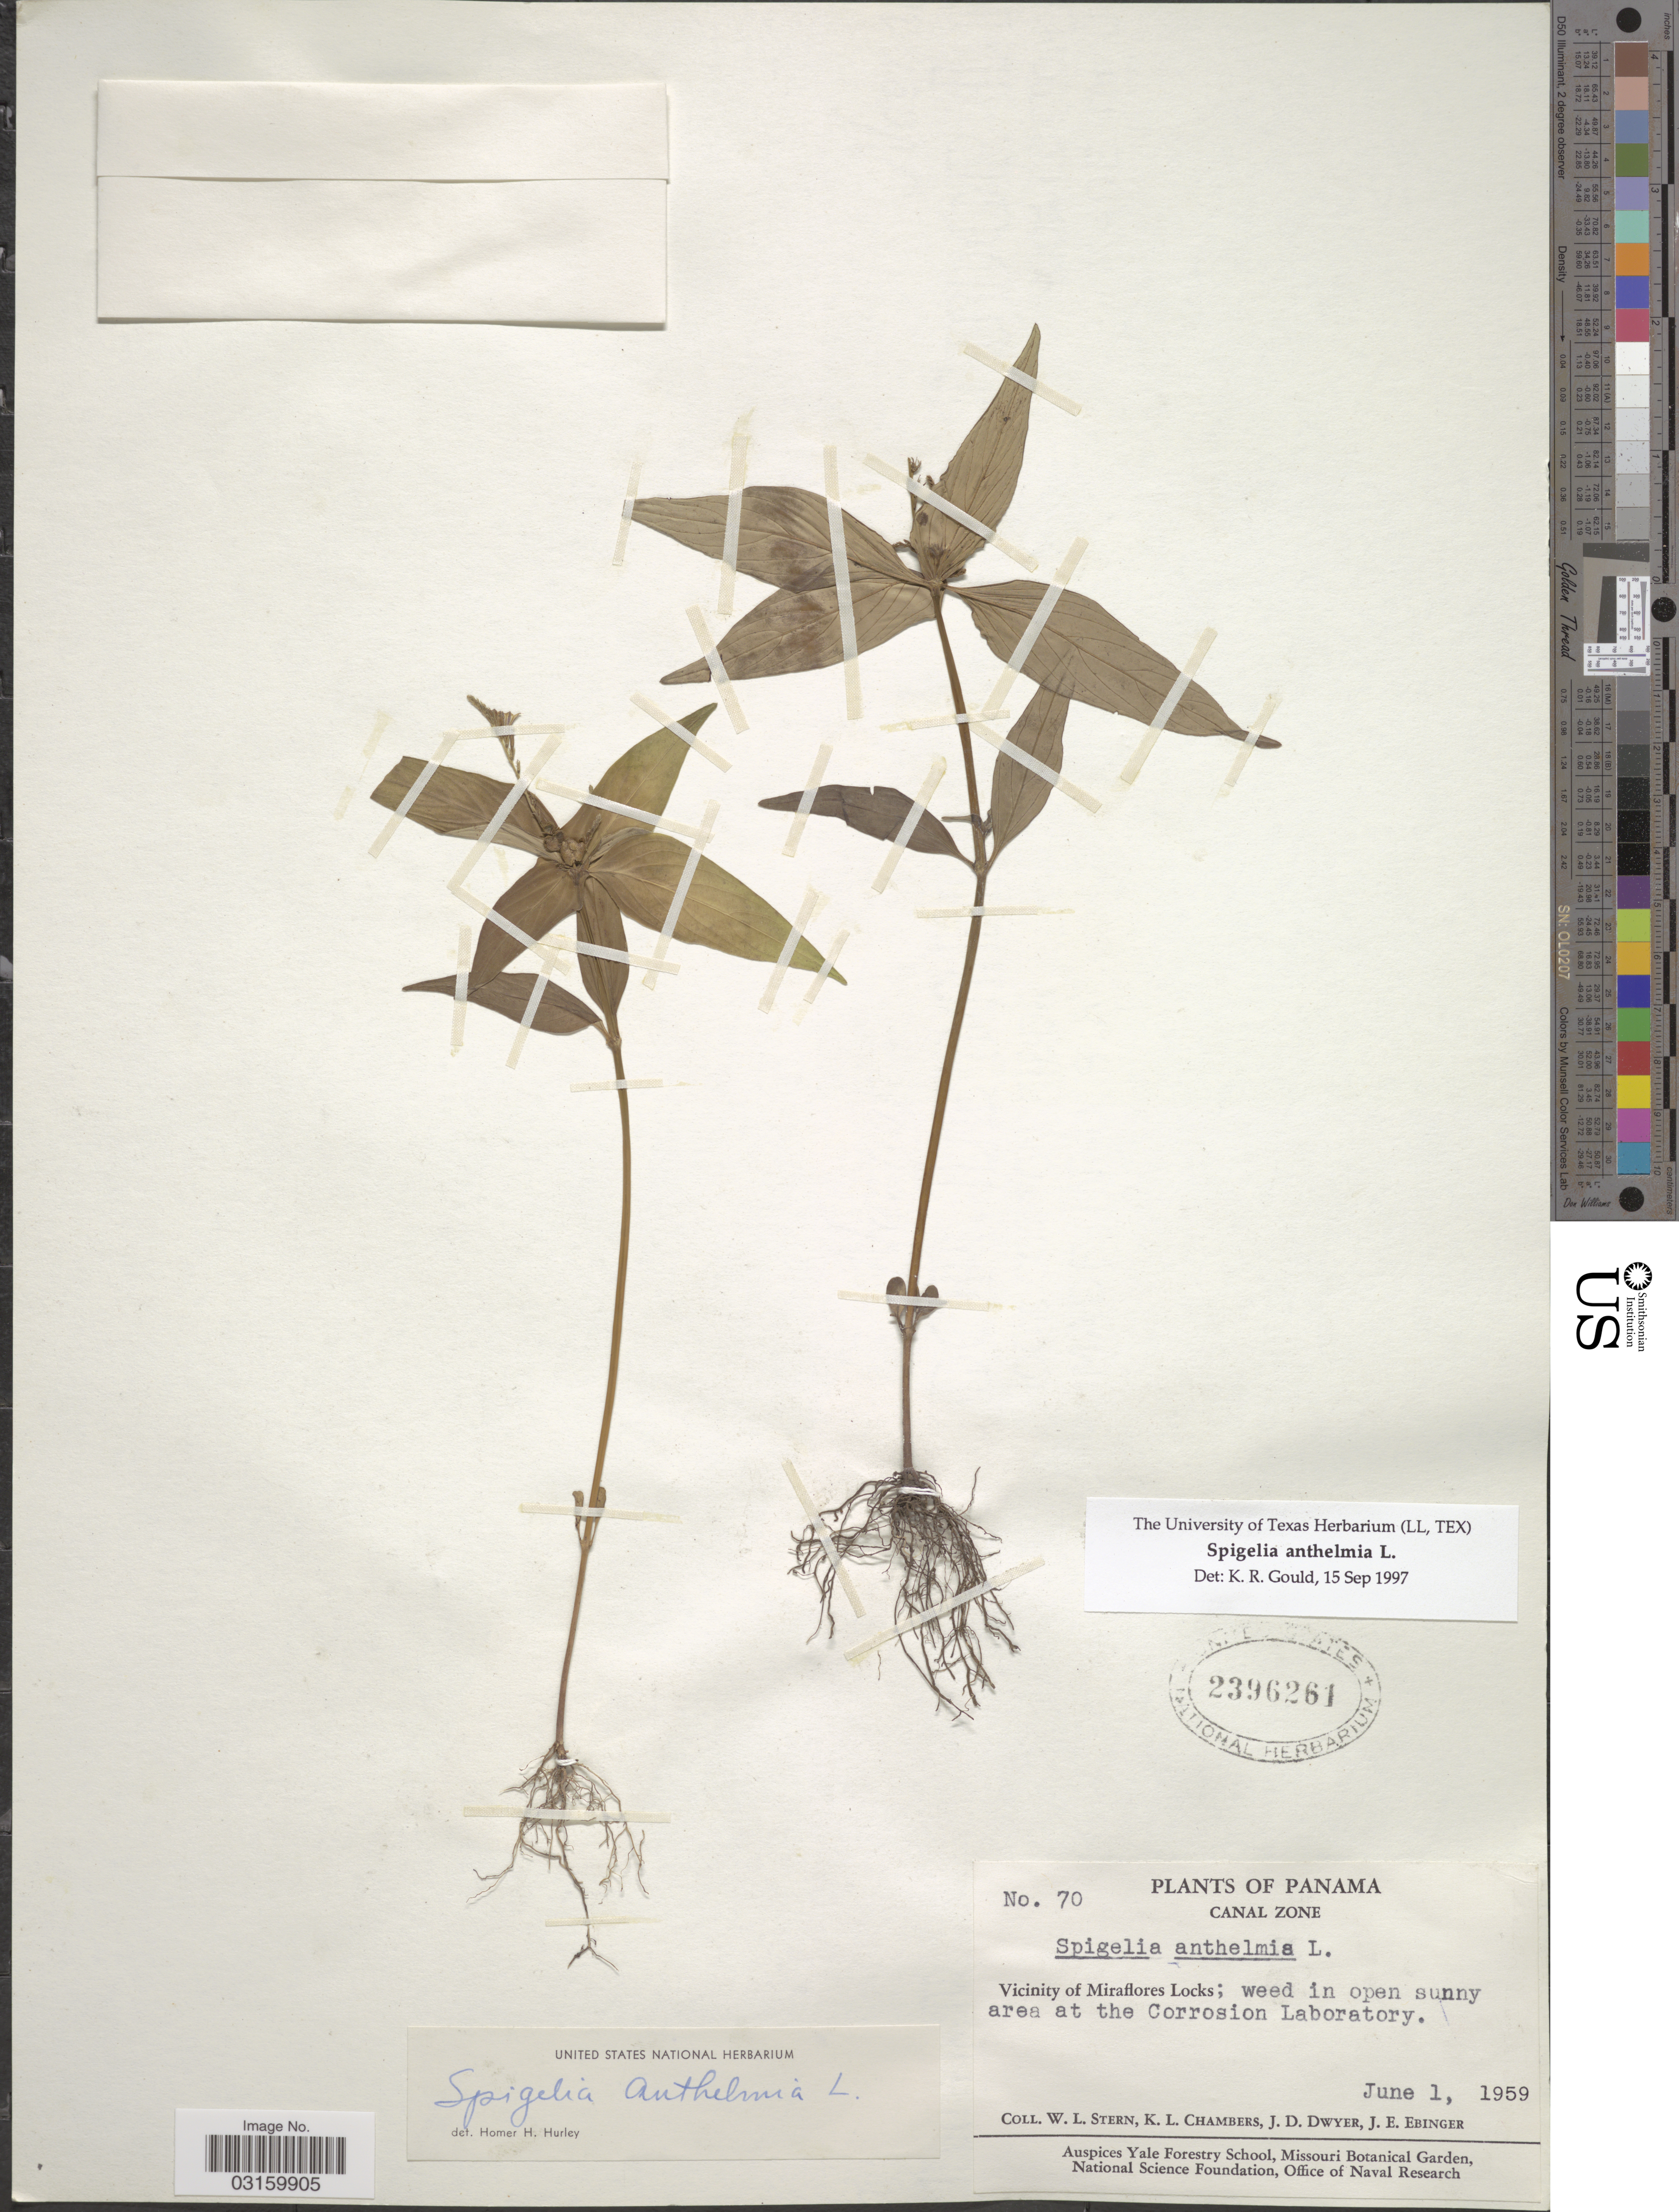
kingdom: Plantae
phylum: Tracheophyta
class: Magnoliopsida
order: Gentianales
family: Loganiaceae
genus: Spigelia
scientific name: Spigelia anthelmia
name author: L.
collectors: W. L. Stern, K. Chambers, J. D. Dwyer & J. Ebinger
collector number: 70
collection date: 1959-06-01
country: Panama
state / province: Panamá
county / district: Canal Zone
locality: Canal Zone, Vicinity of Miraflores Locks; weed in open sunny area at the Corrosion Laboratory.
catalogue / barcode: US 2396261